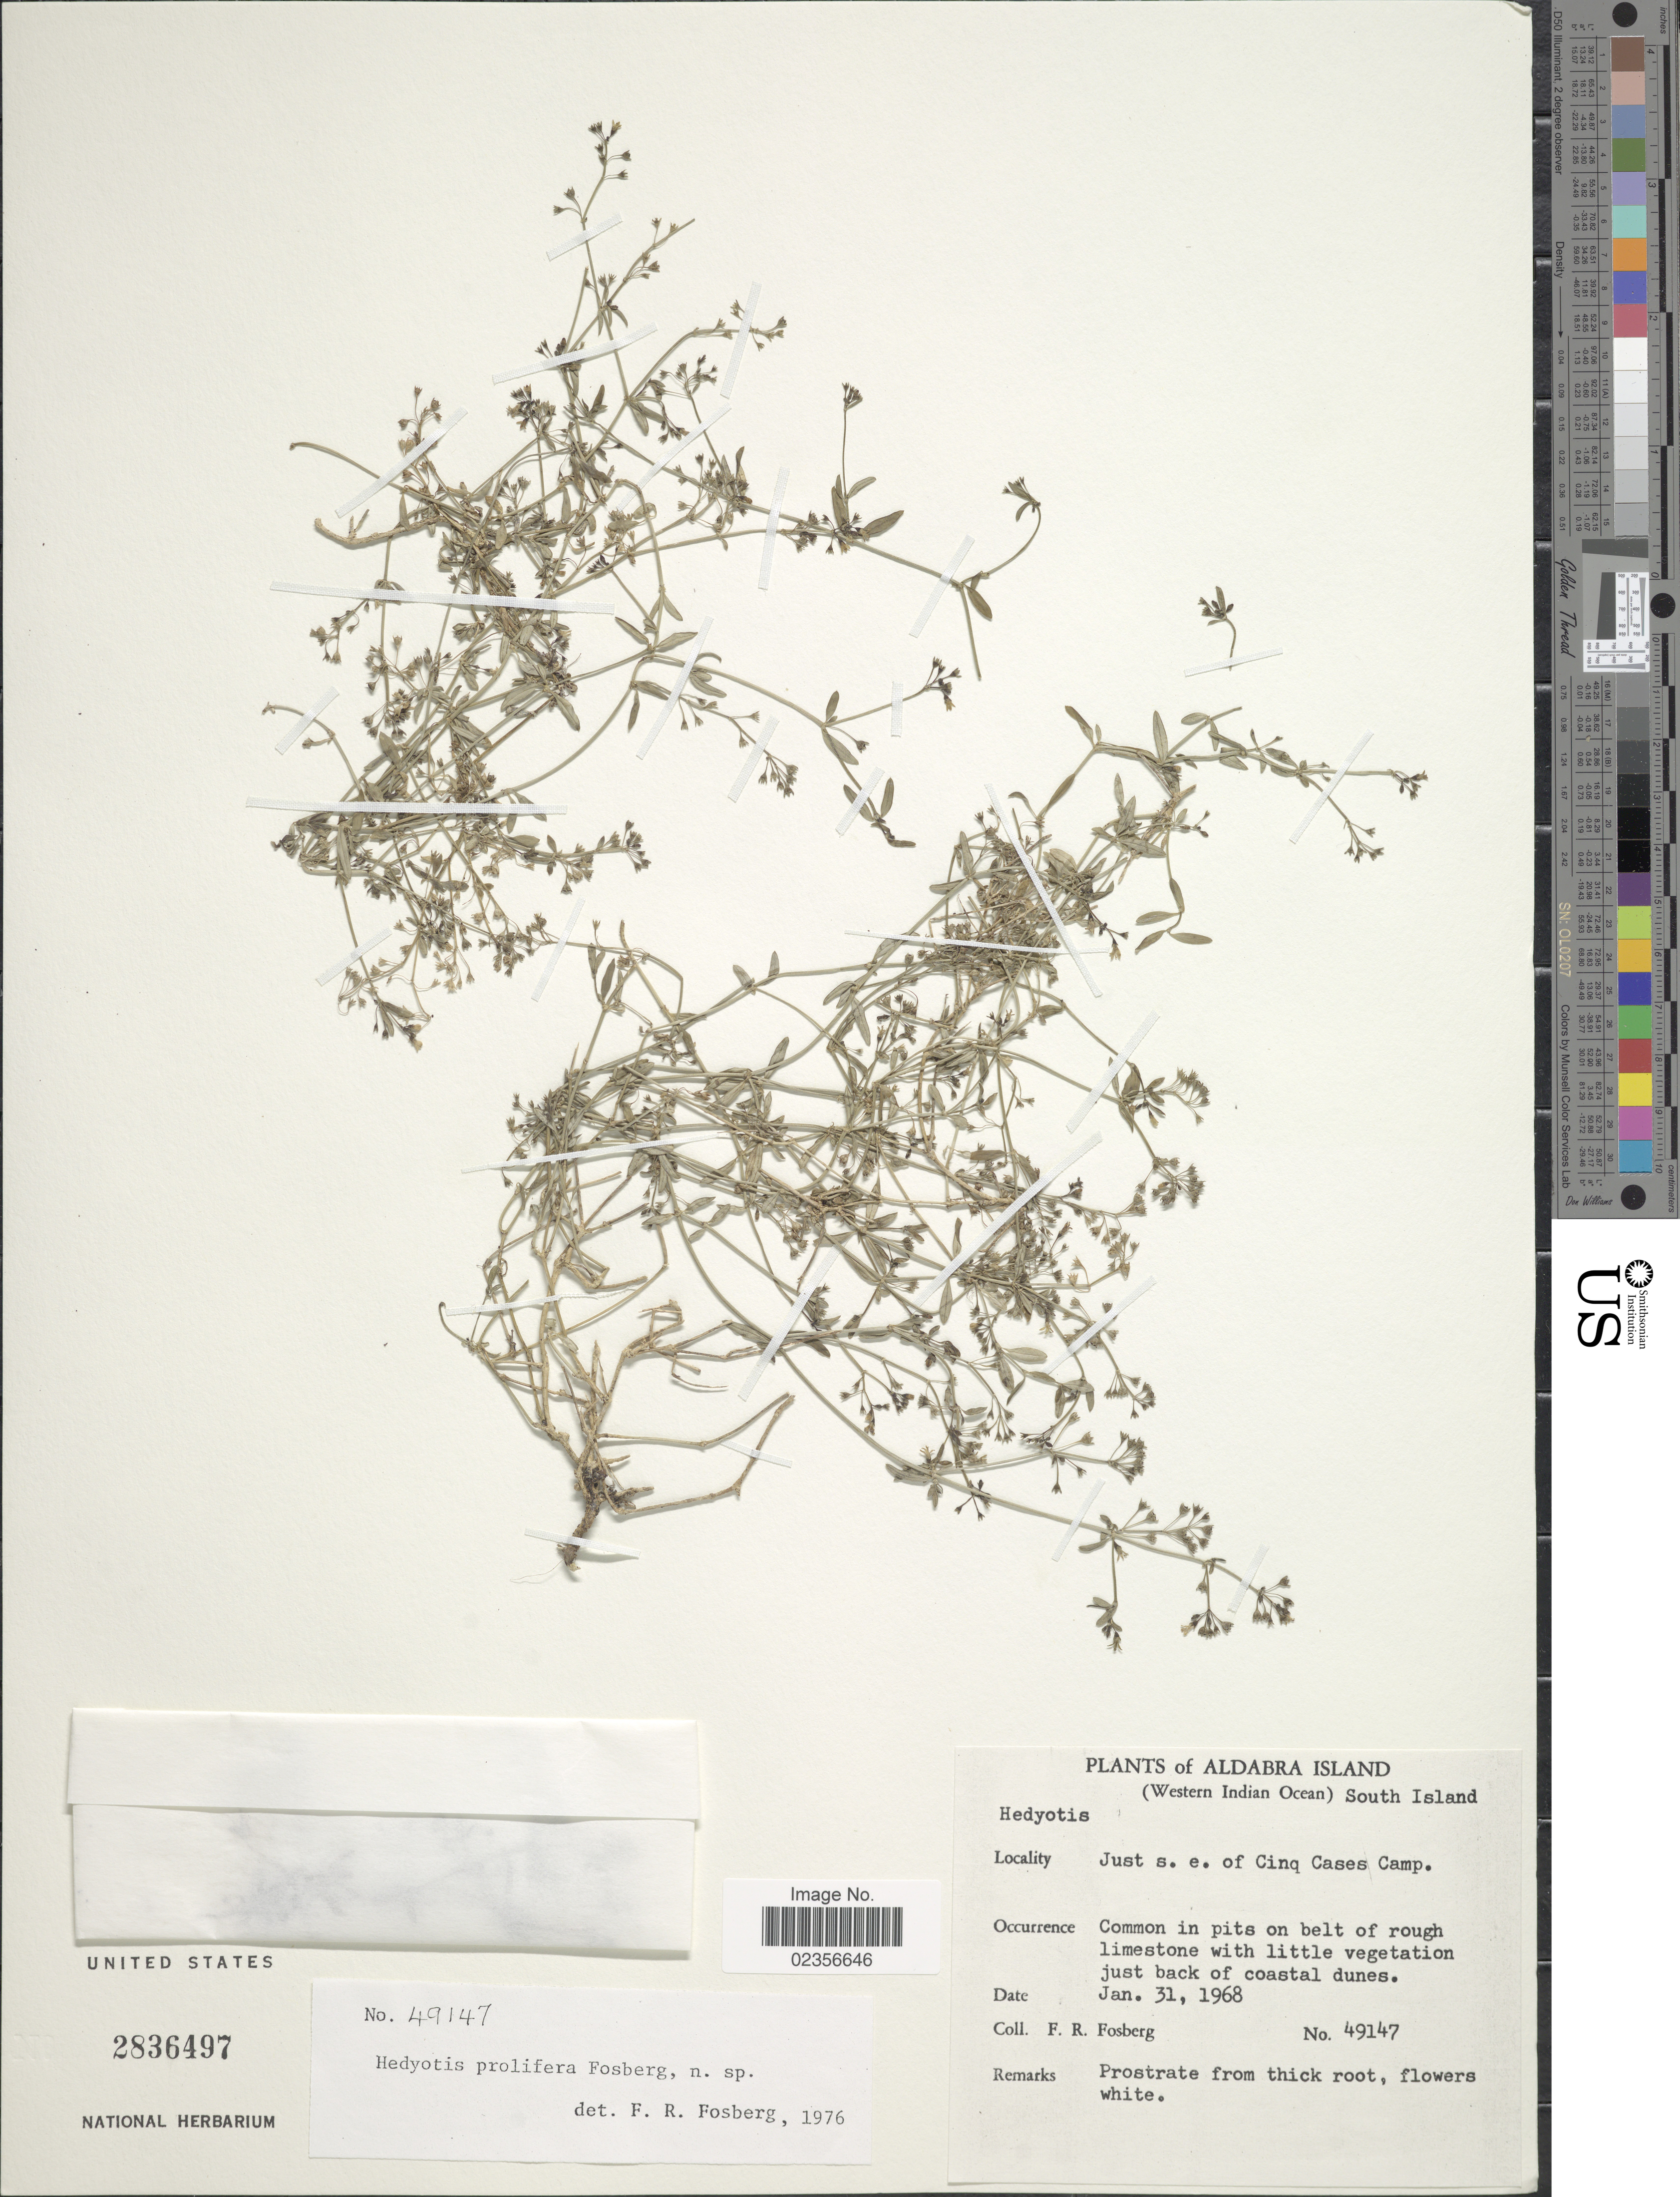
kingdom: Plantae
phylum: Tracheophyta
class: Magnoliopsida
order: Gentianales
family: Rubiaceae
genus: Hedyotis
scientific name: Hedyotis prolifera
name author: Fosberg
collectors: F. R. Fosberg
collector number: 49147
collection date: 1968-01-31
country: Seychelles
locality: Aldabra Island South Island. Just s. e. of Cinq Cases Camp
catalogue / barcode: US 2836497